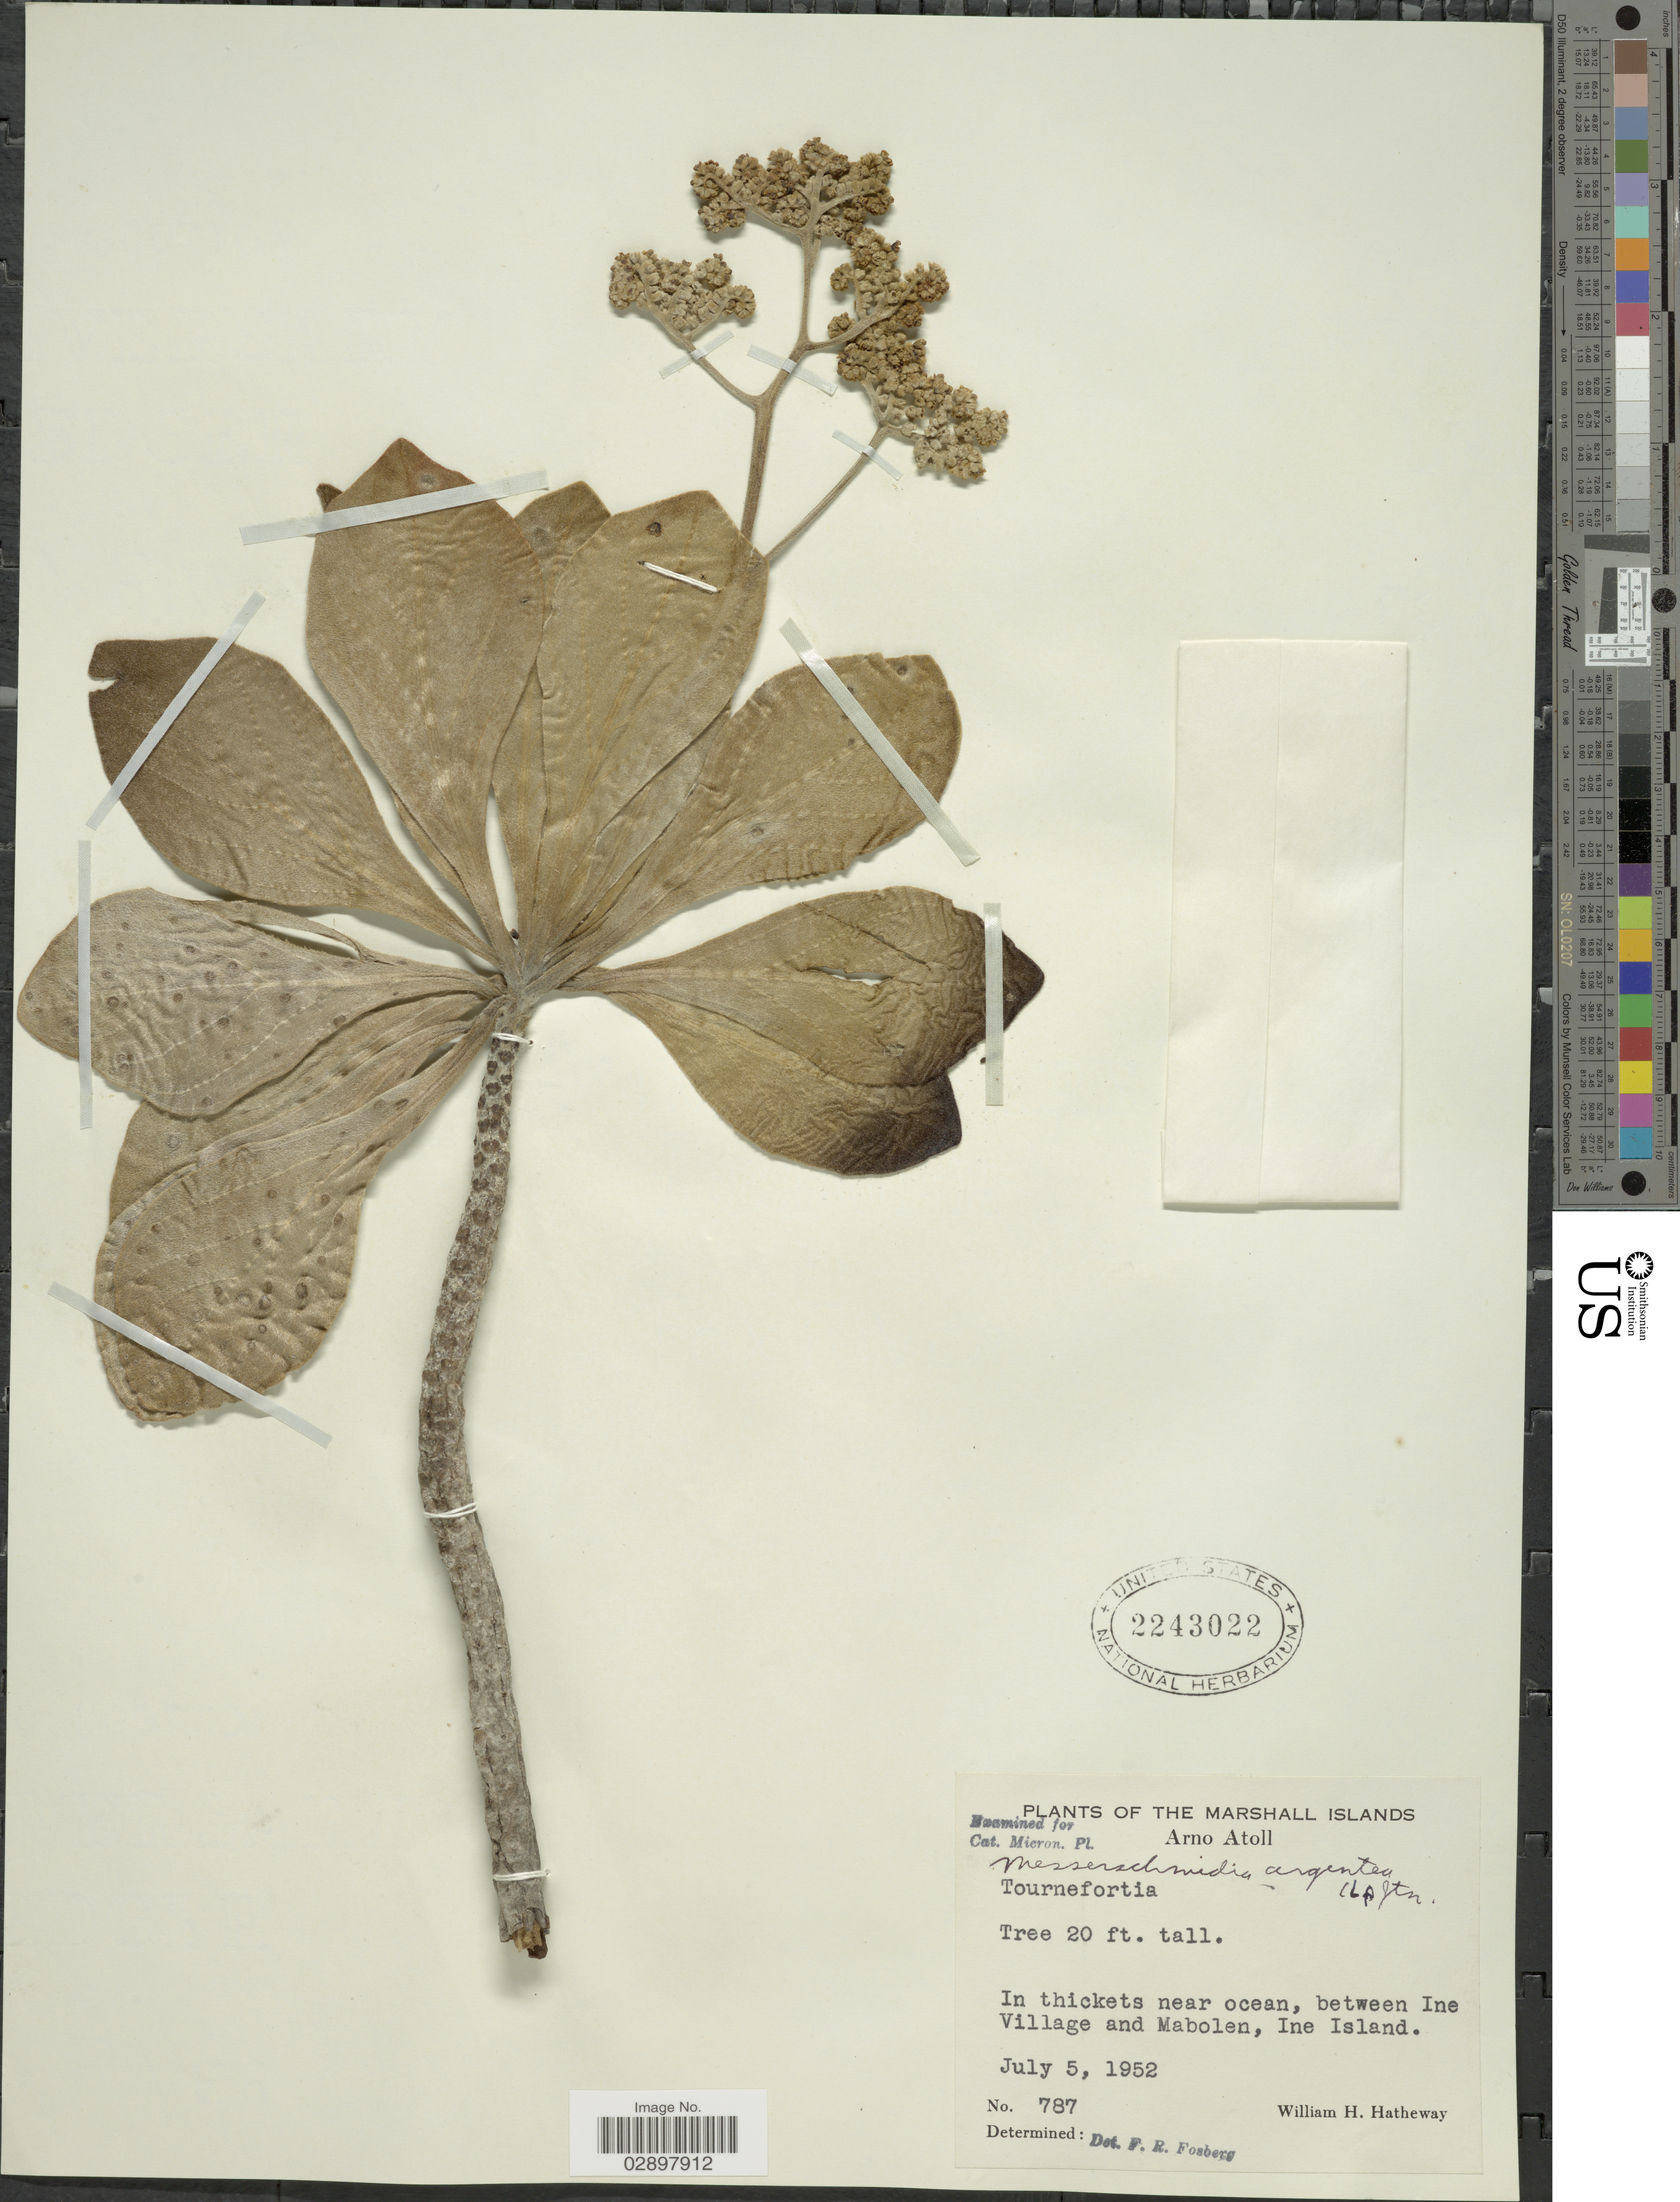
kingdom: Plantae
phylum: Tracheophyta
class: Magnoliopsida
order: Boraginales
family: Heliotropiaceae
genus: Heliotropium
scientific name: Heliotropium arboreum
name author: (Blanco) Mabberley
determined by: Wagner, W. L., (BOT), Smithsonian Institution - National Museum of Natural History (UNITED STATES)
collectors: W. H. Hatheway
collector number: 787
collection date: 1952-07-05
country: Marshall Islands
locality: Arno Atoll. In thickets near ocean, between Ine Village and Mabolen, Ine Island.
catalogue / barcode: US 2243022